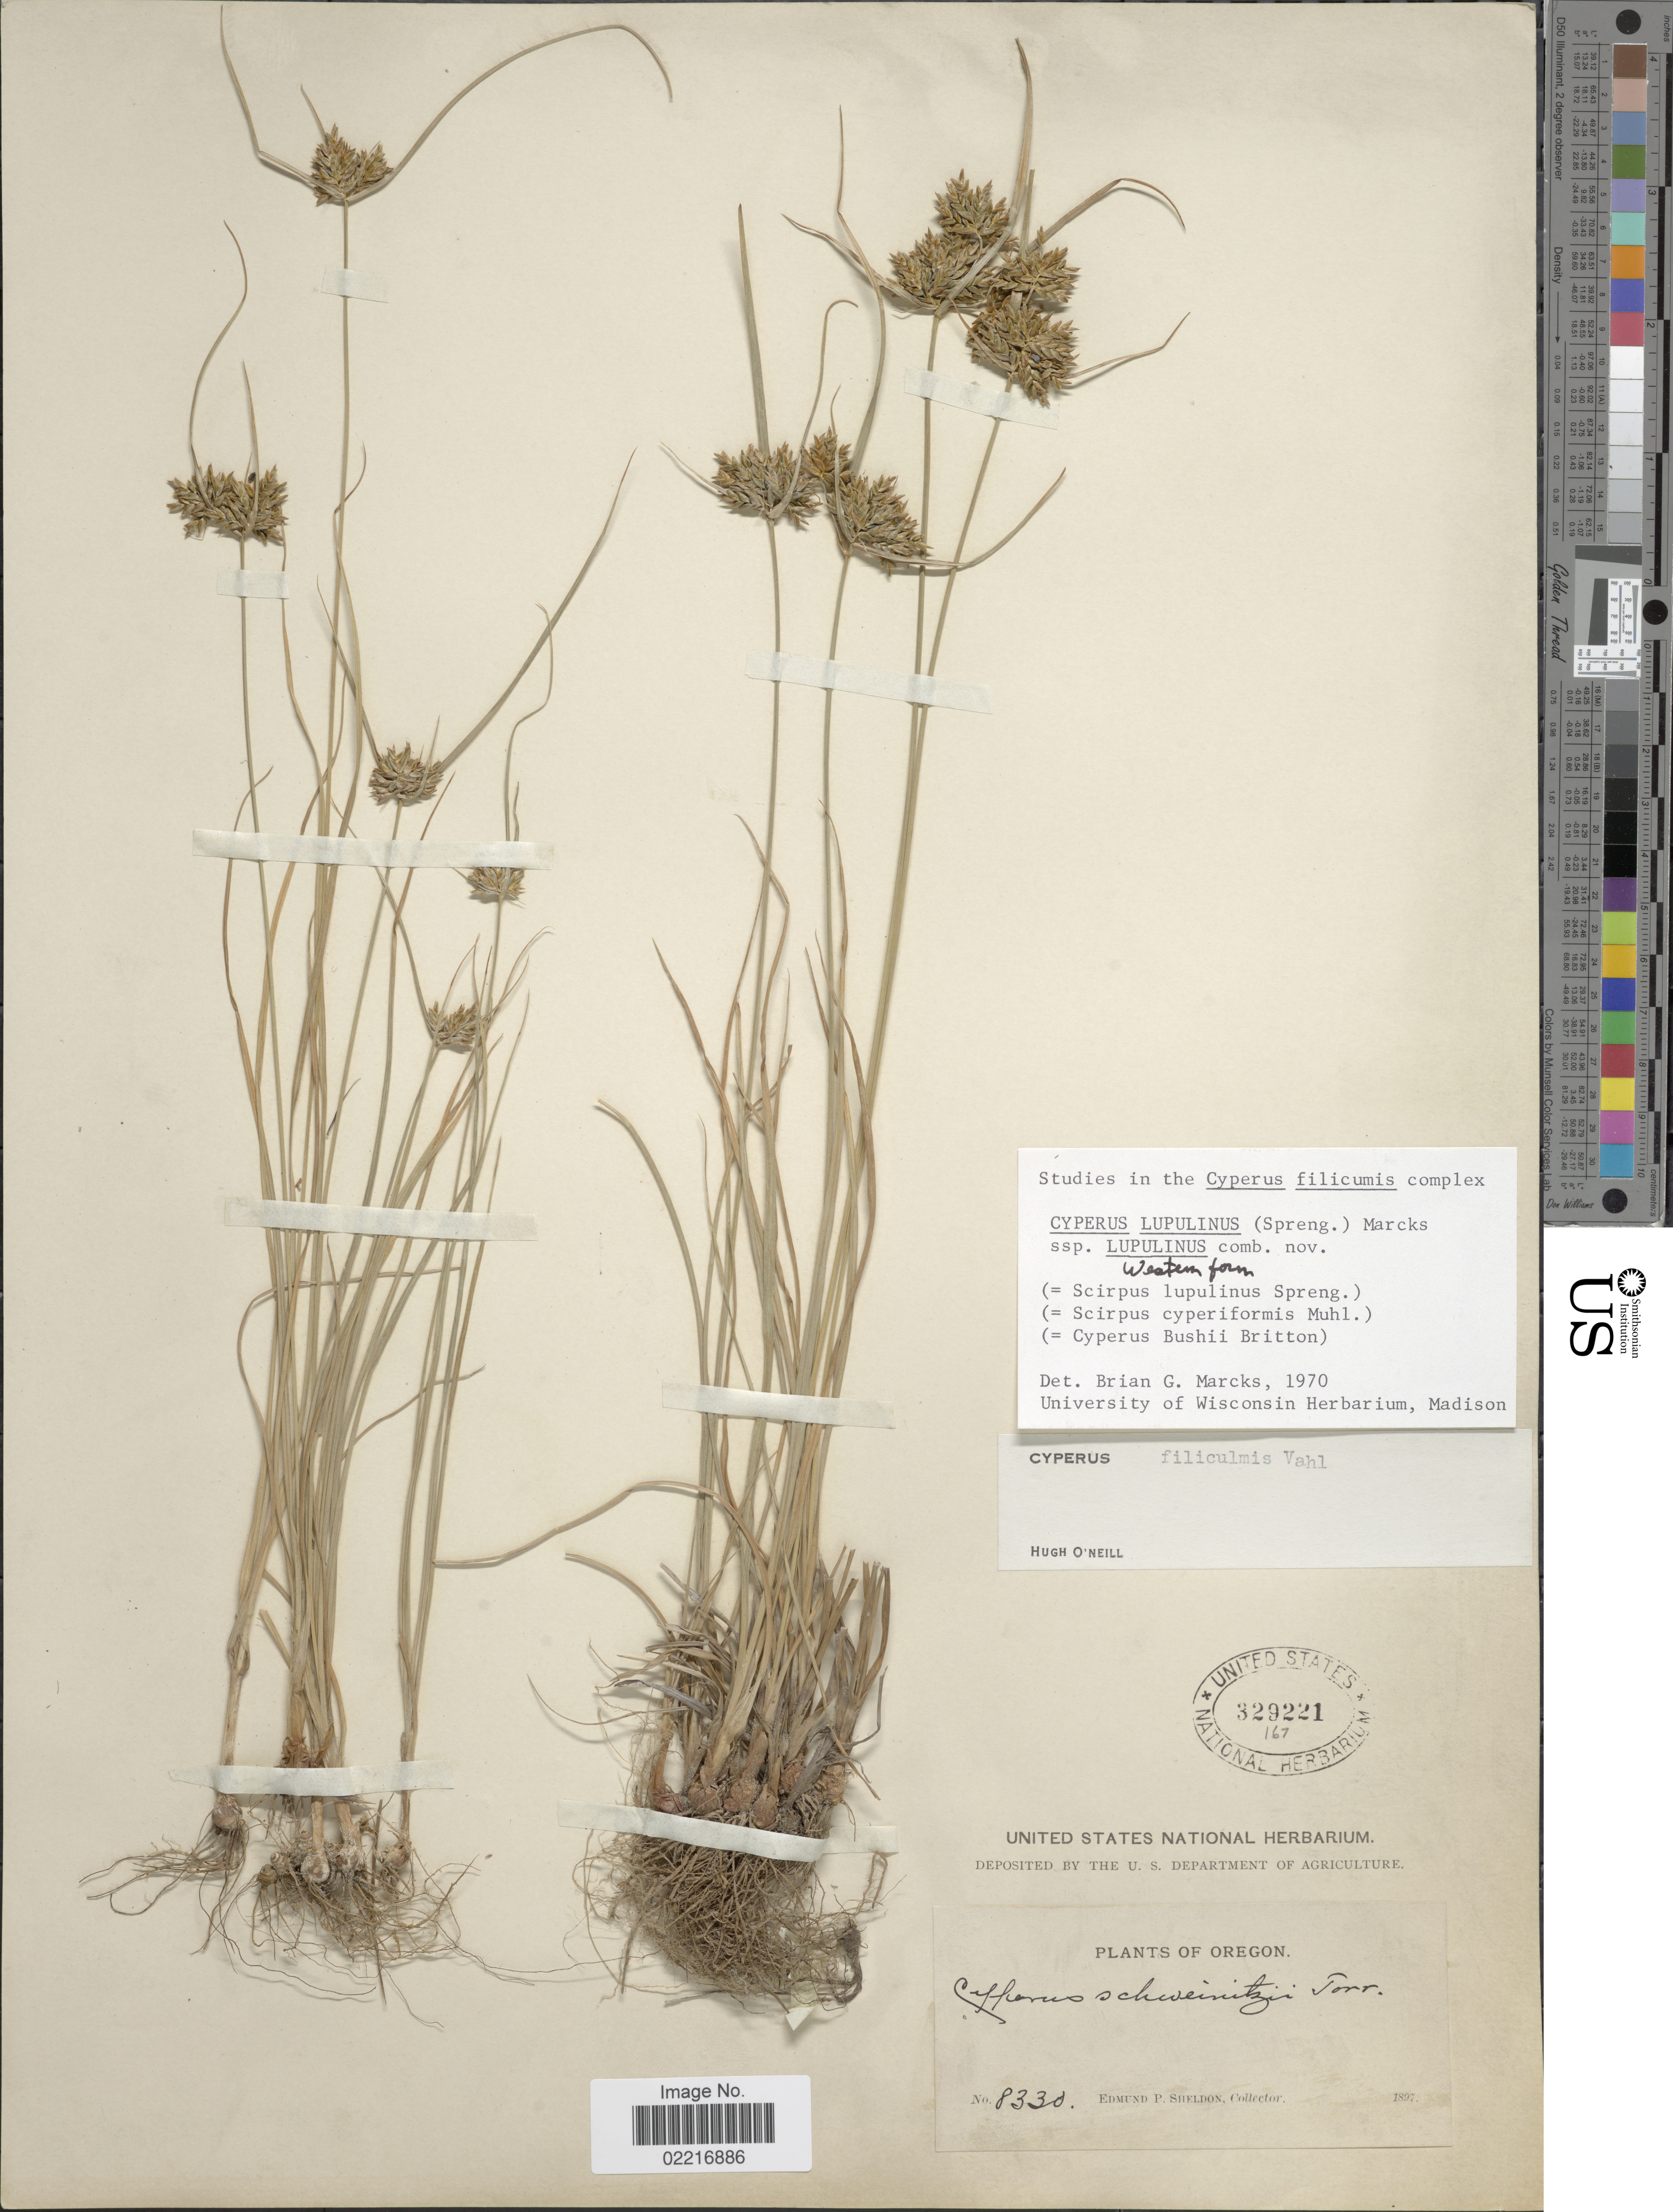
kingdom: Plantae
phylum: Tracheophyta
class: Liliopsida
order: Poales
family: Cyperaceae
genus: Cyperus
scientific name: Cyperus lupulinus subsp. lupulinus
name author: (Spreng.) Marcks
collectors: E. P. Sheldon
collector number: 8330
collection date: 1897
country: United States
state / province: Oregon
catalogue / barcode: US 329221